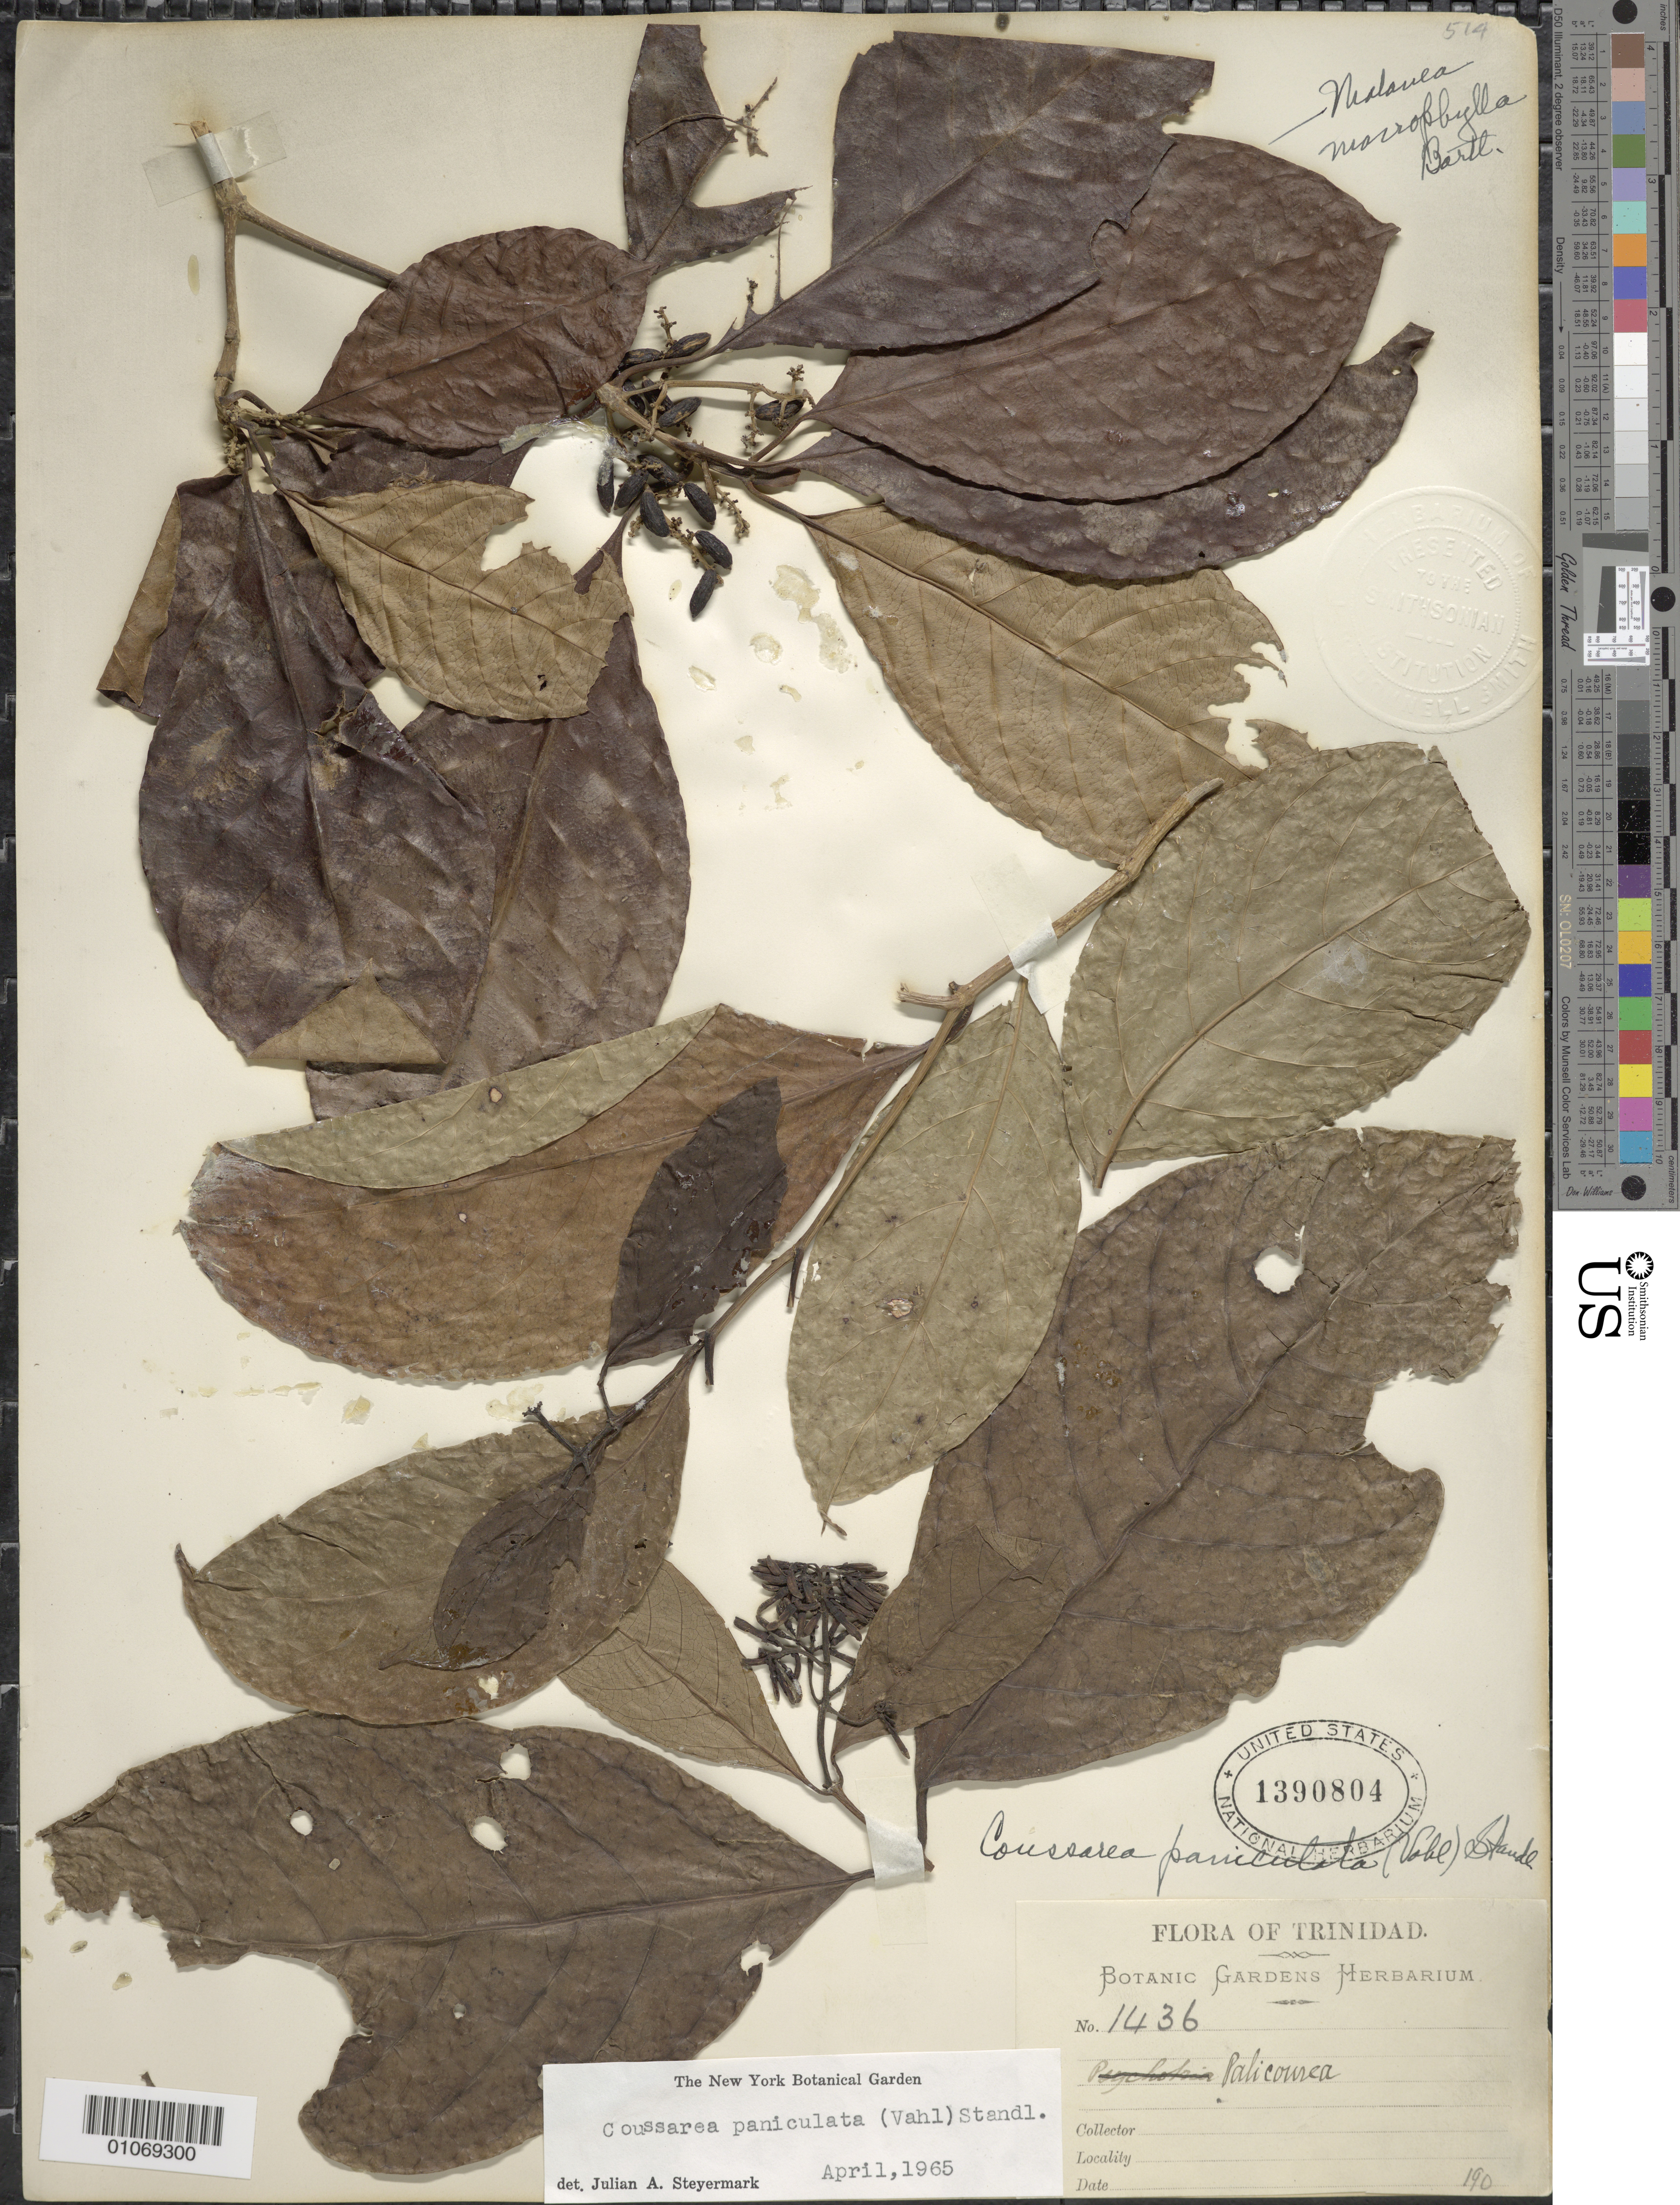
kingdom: Plantae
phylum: Tracheophyta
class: Magnoliopsida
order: Gentianales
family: Rubiaceae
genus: Coussarea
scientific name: Coussarea paniculata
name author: (Vahl) Standl.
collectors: Botanic Gardens Herbarium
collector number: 1436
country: Trinidad and Tobago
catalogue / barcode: US 1390804